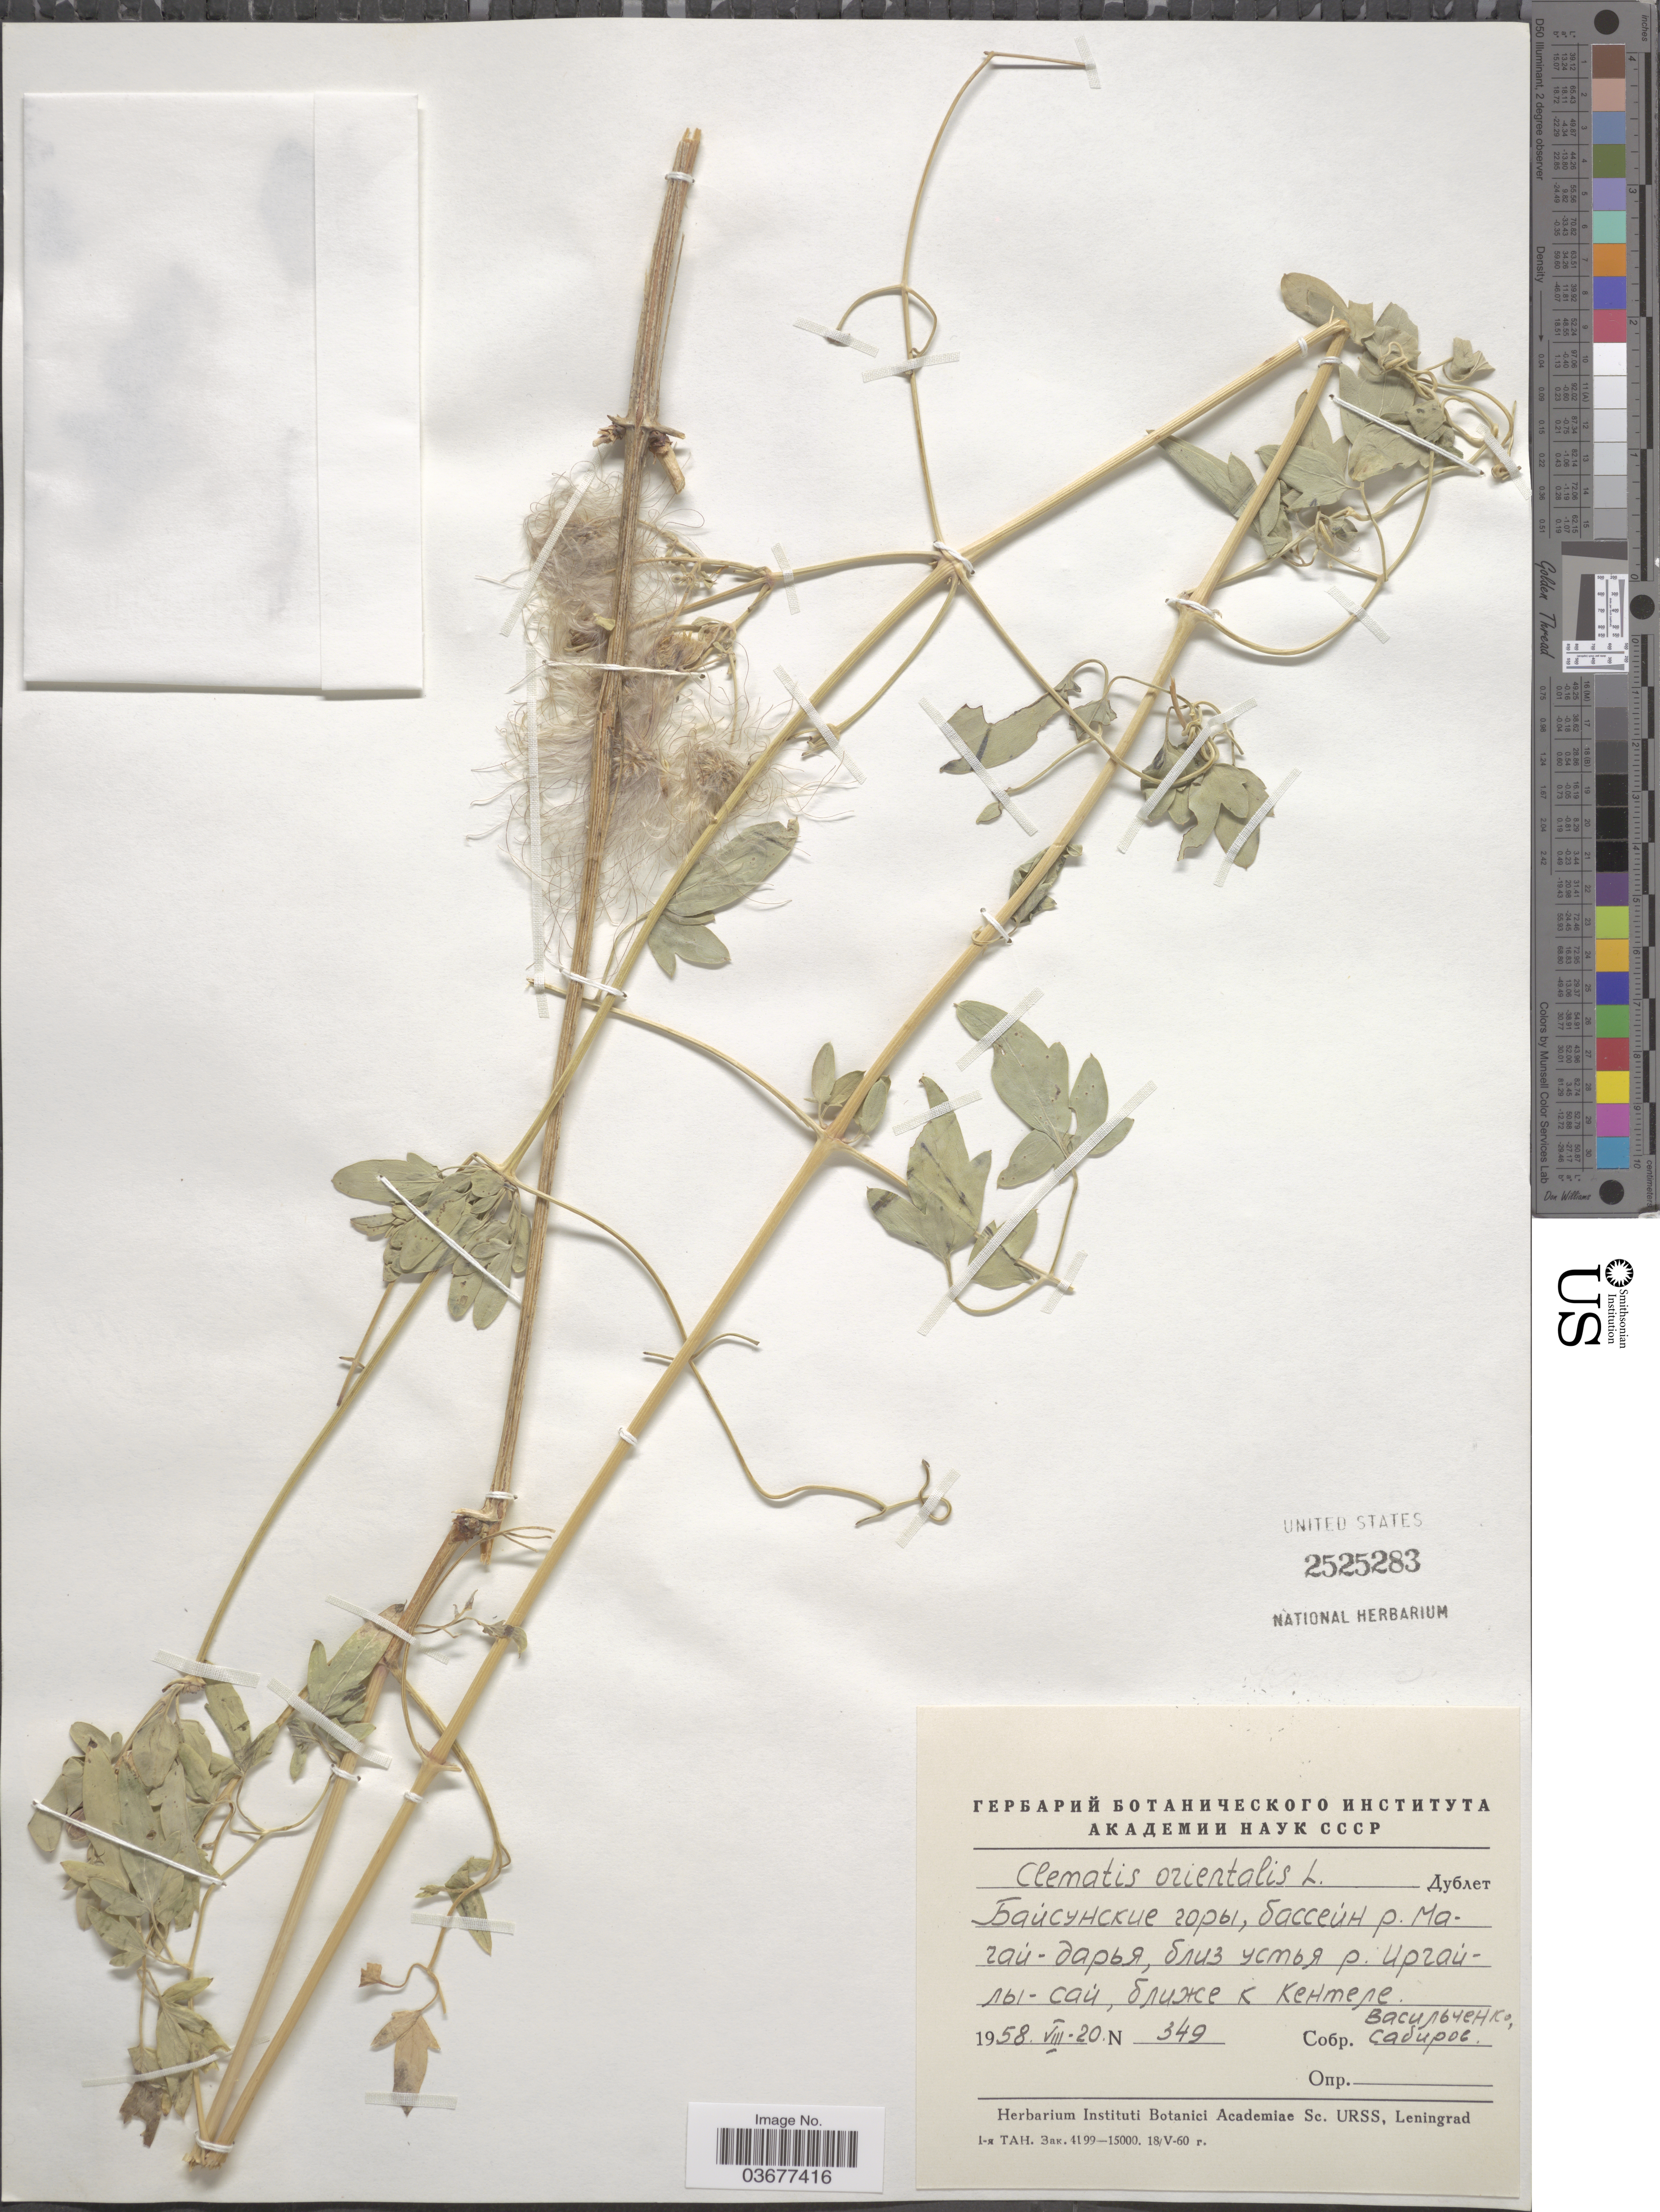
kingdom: Plantae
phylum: Tracheophyta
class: Magnoliopsida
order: Ranunculales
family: Ranunculaceae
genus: Clematis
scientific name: Clematis orientalis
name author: L.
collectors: Vasilchenko & Sabirov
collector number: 349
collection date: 1958-08-20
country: Uzbekistan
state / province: Surxondaryo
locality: Boysun Mts., basin of river Machay Darya.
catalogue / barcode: US 2525283